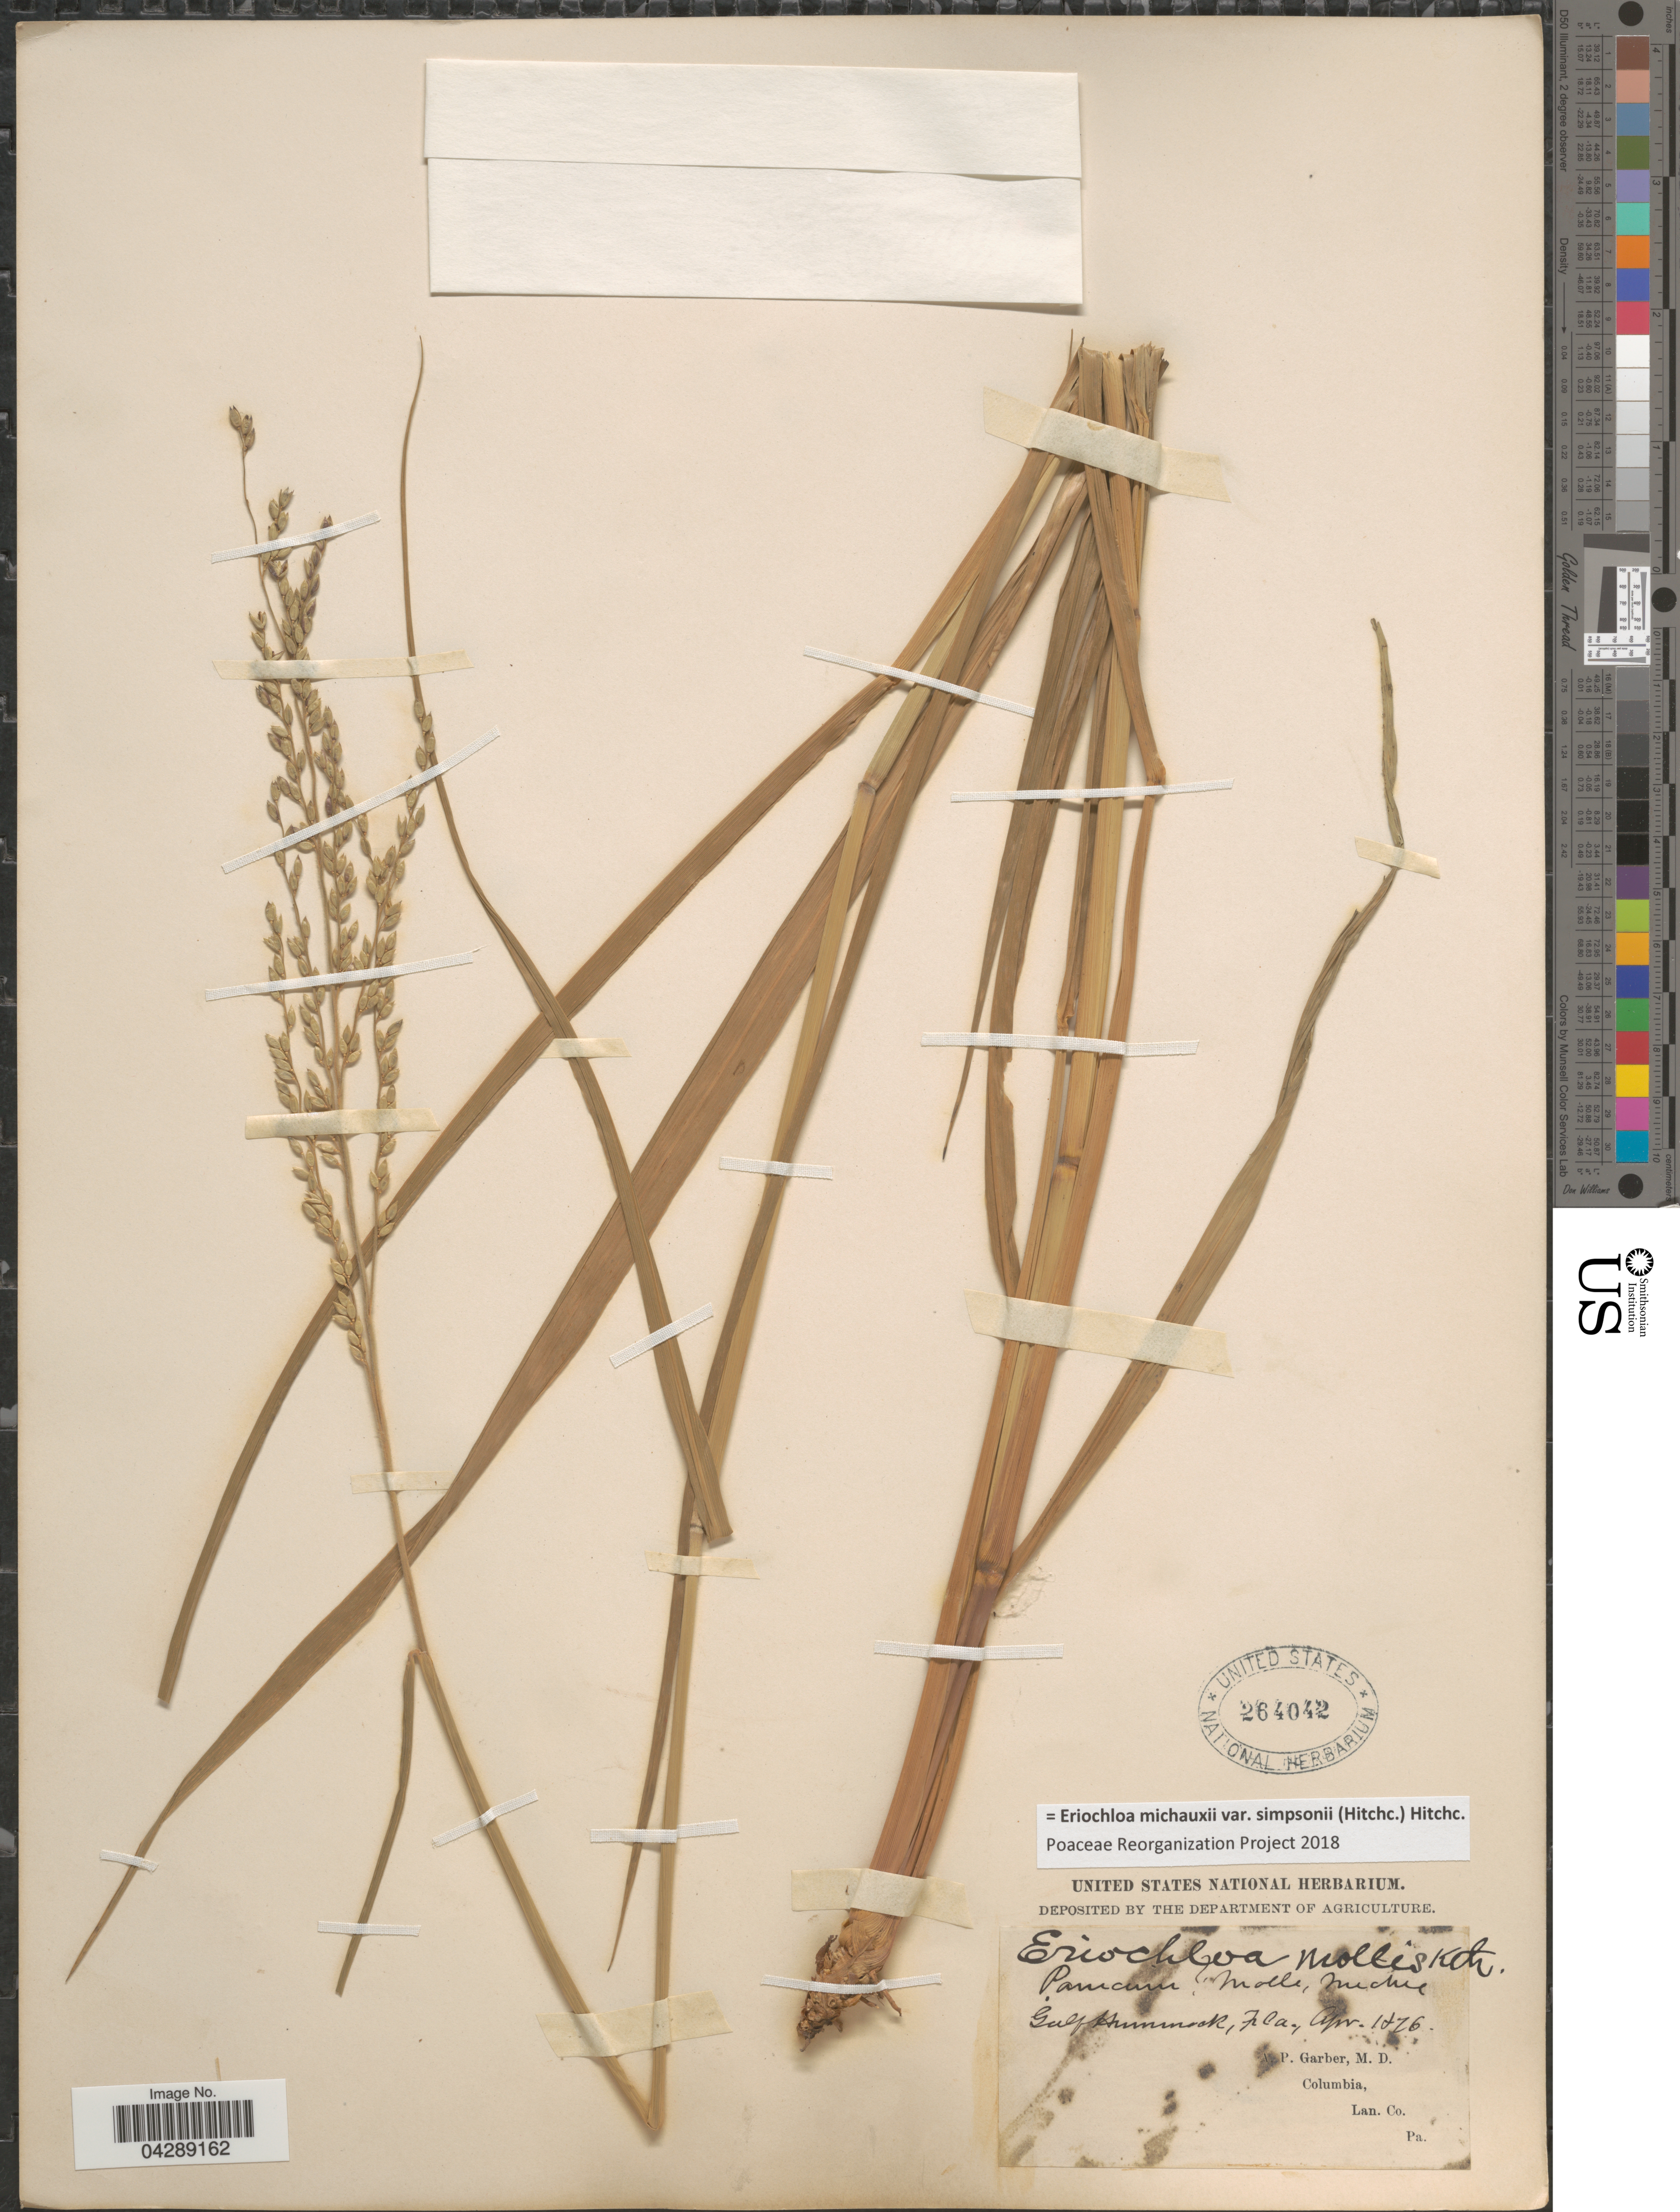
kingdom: Plantae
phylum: Tracheophyta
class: Liliopsida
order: Poales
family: Poaceae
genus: Eriochloa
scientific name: Eriochloa michauxii var. simpsonii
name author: Hitchc.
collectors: A. P. Garber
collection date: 1876-04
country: United States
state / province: Pennsylvania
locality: Gulf Hammock. Lan. Co.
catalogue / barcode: US 264042